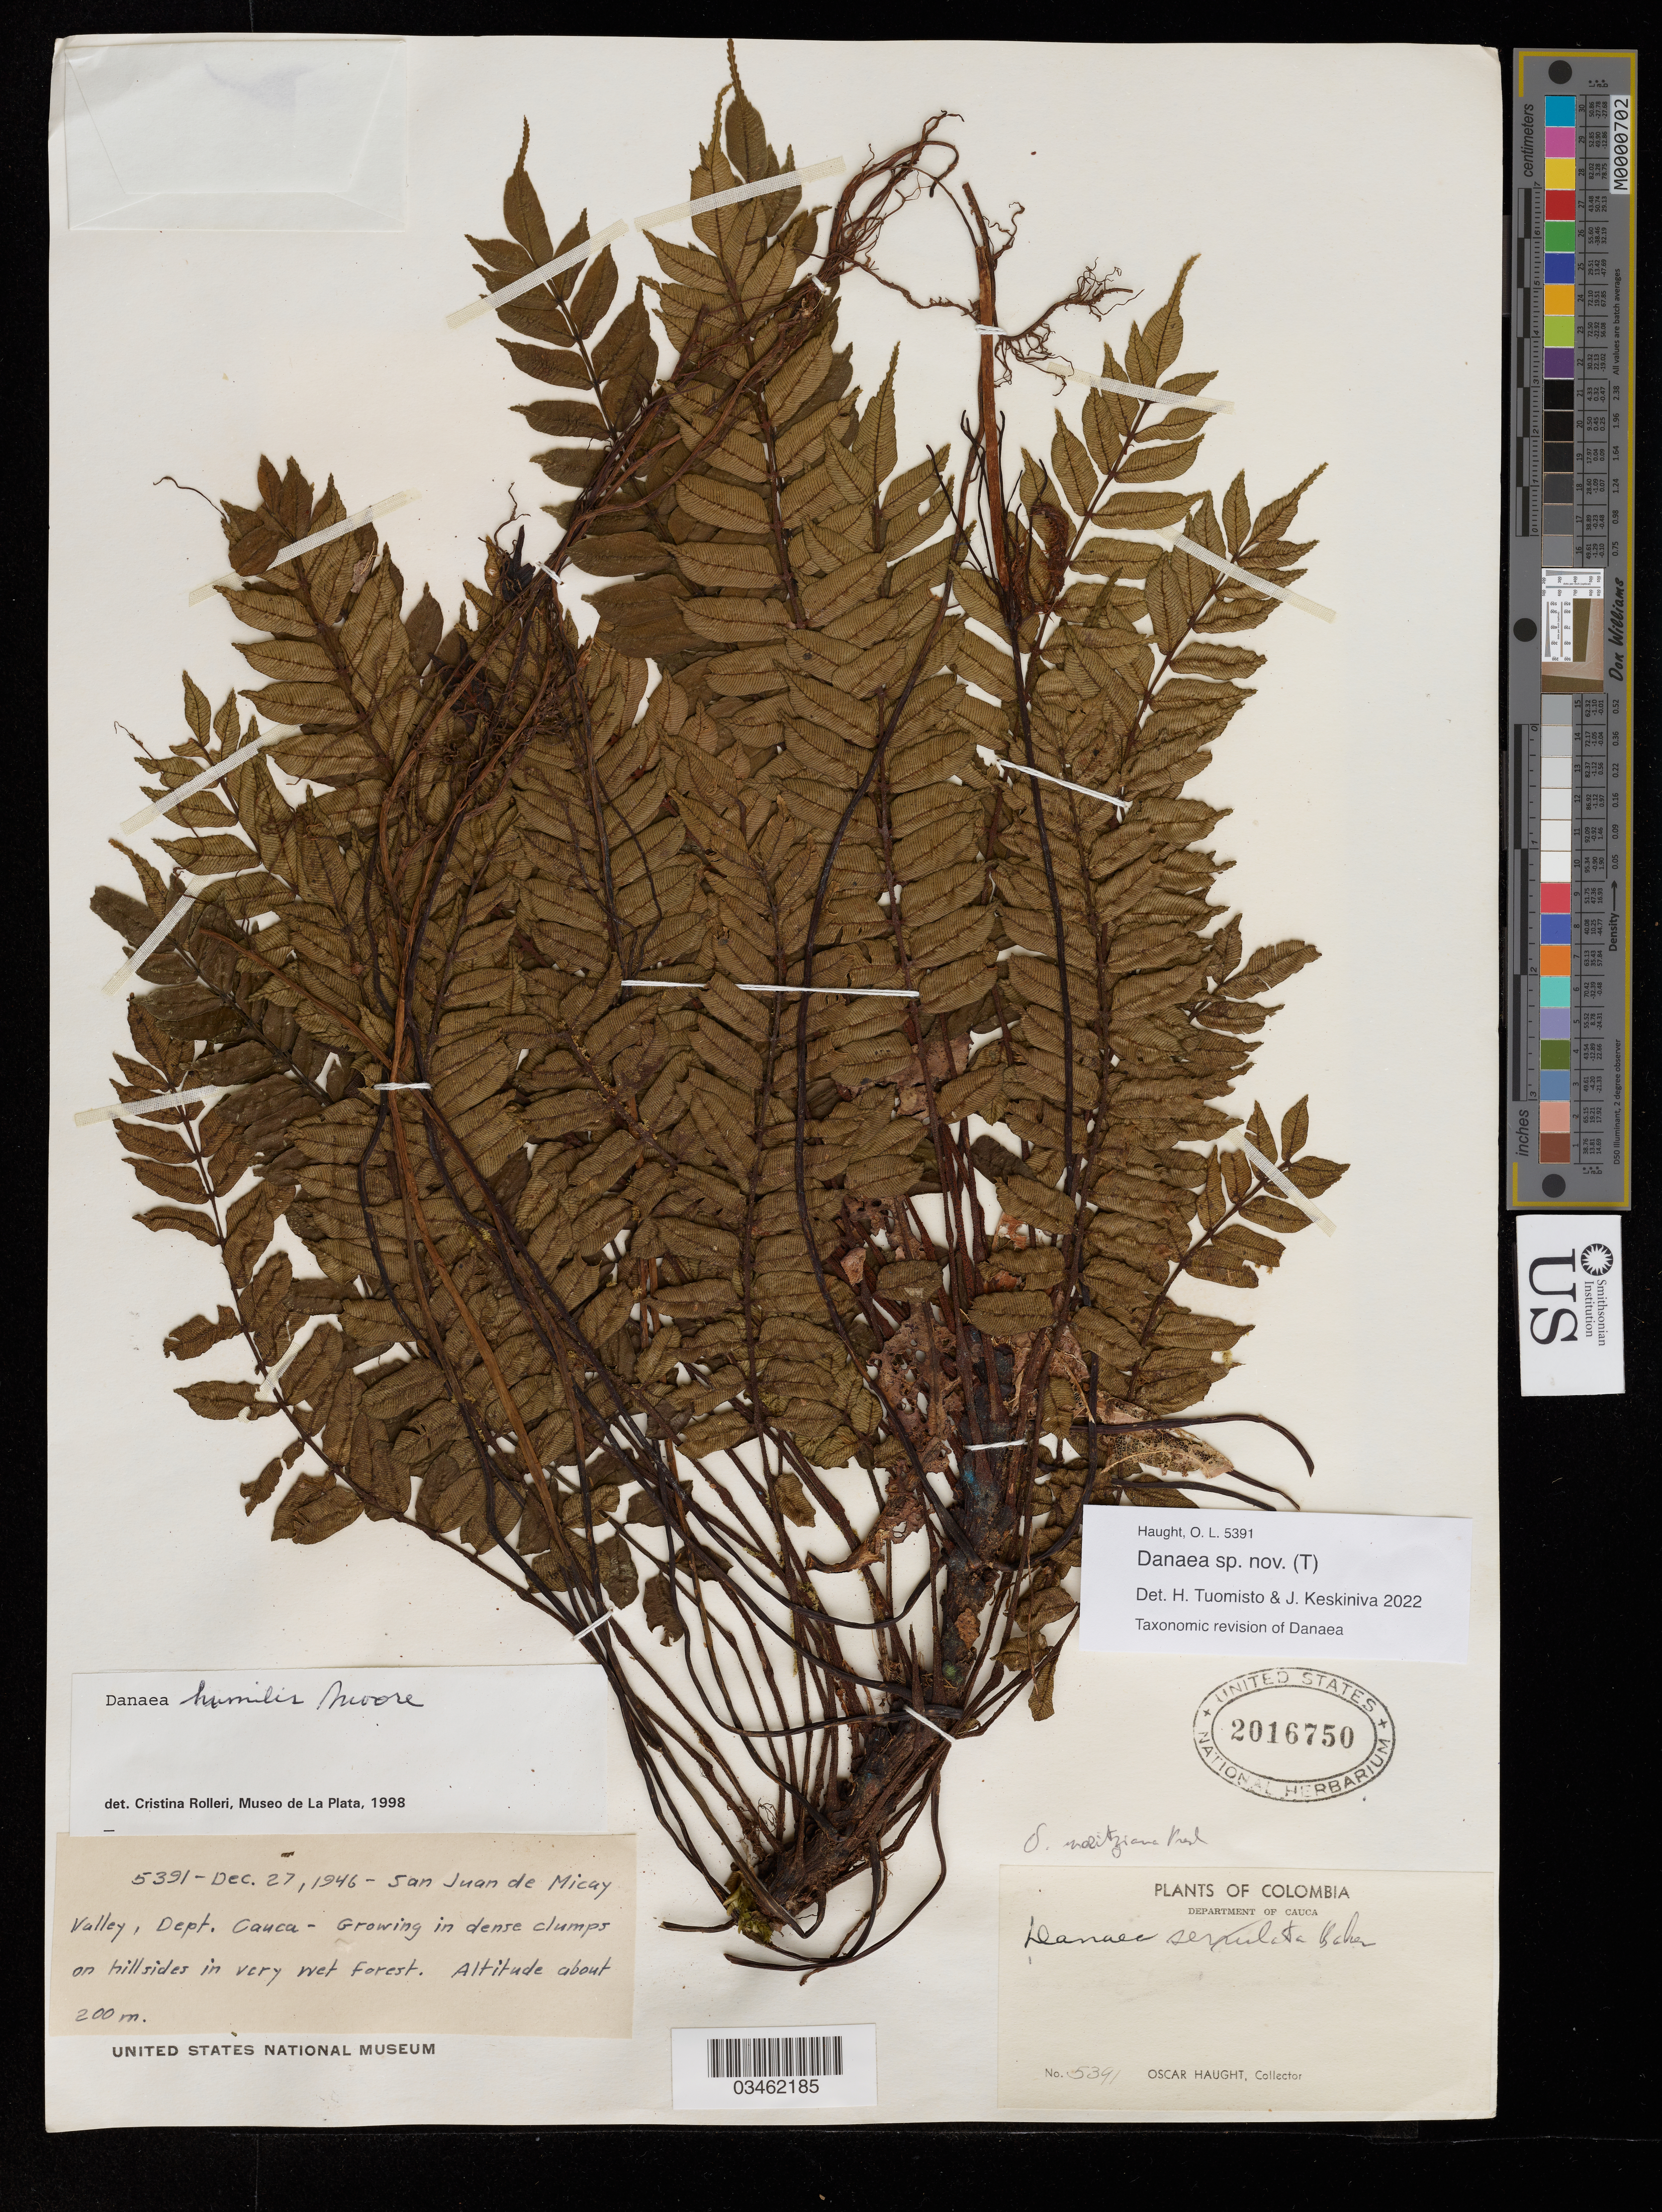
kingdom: Plantae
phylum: Tracheophyta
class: Polypodiopsida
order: Marattiales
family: Marattiaceae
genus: Danaea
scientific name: Danaea sp.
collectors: O. L. Haught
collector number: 5391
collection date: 1946-12-27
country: Colombia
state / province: Cauca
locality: San Juan de Micay Valley, Dept. Cauca.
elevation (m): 200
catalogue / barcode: US 2016750